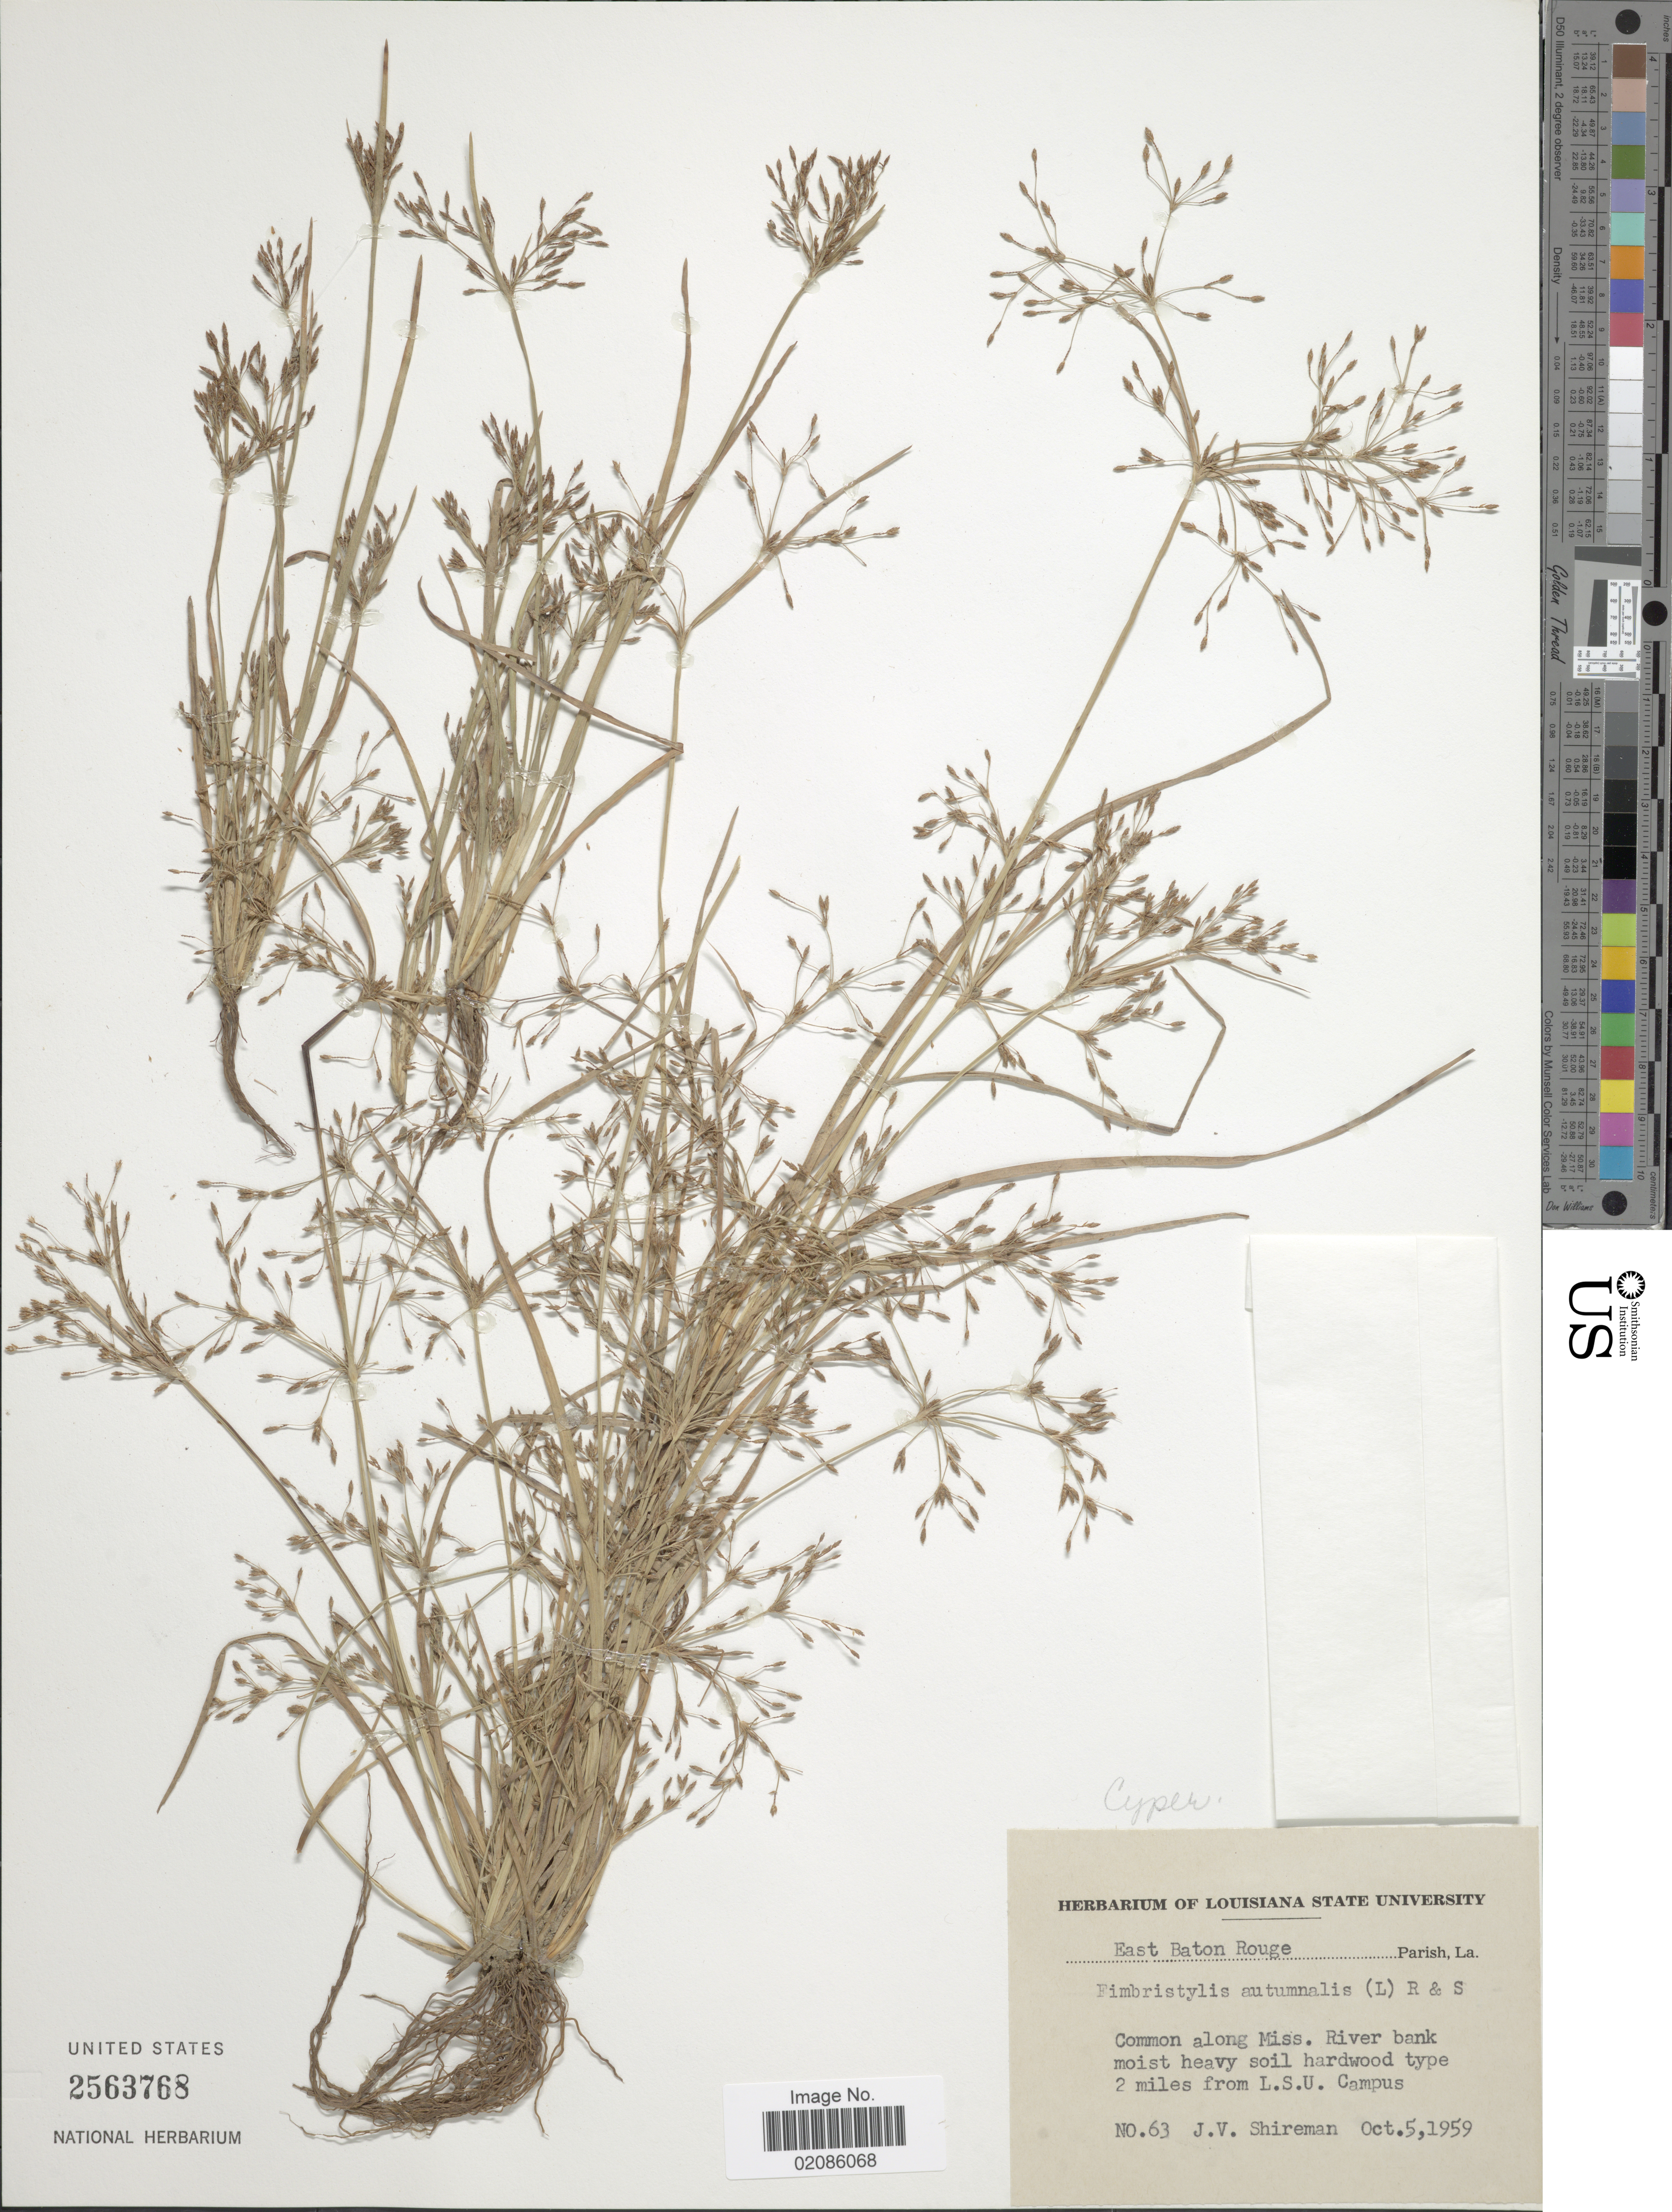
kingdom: Plantae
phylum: Tracheophyta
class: Liliopsida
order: Poales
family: Cyperaceae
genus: Fimbristylis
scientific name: Fimbristylis autumnalis (L.) Roem. & Schult.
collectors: J. Shireman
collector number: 63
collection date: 1959-10-05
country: United States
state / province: Louisiana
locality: East Baton Rouge Parish. Common along Miss. River bank moist heavy soil hardwood type 2 miles from L.S.U. Campus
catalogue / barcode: US 2563768